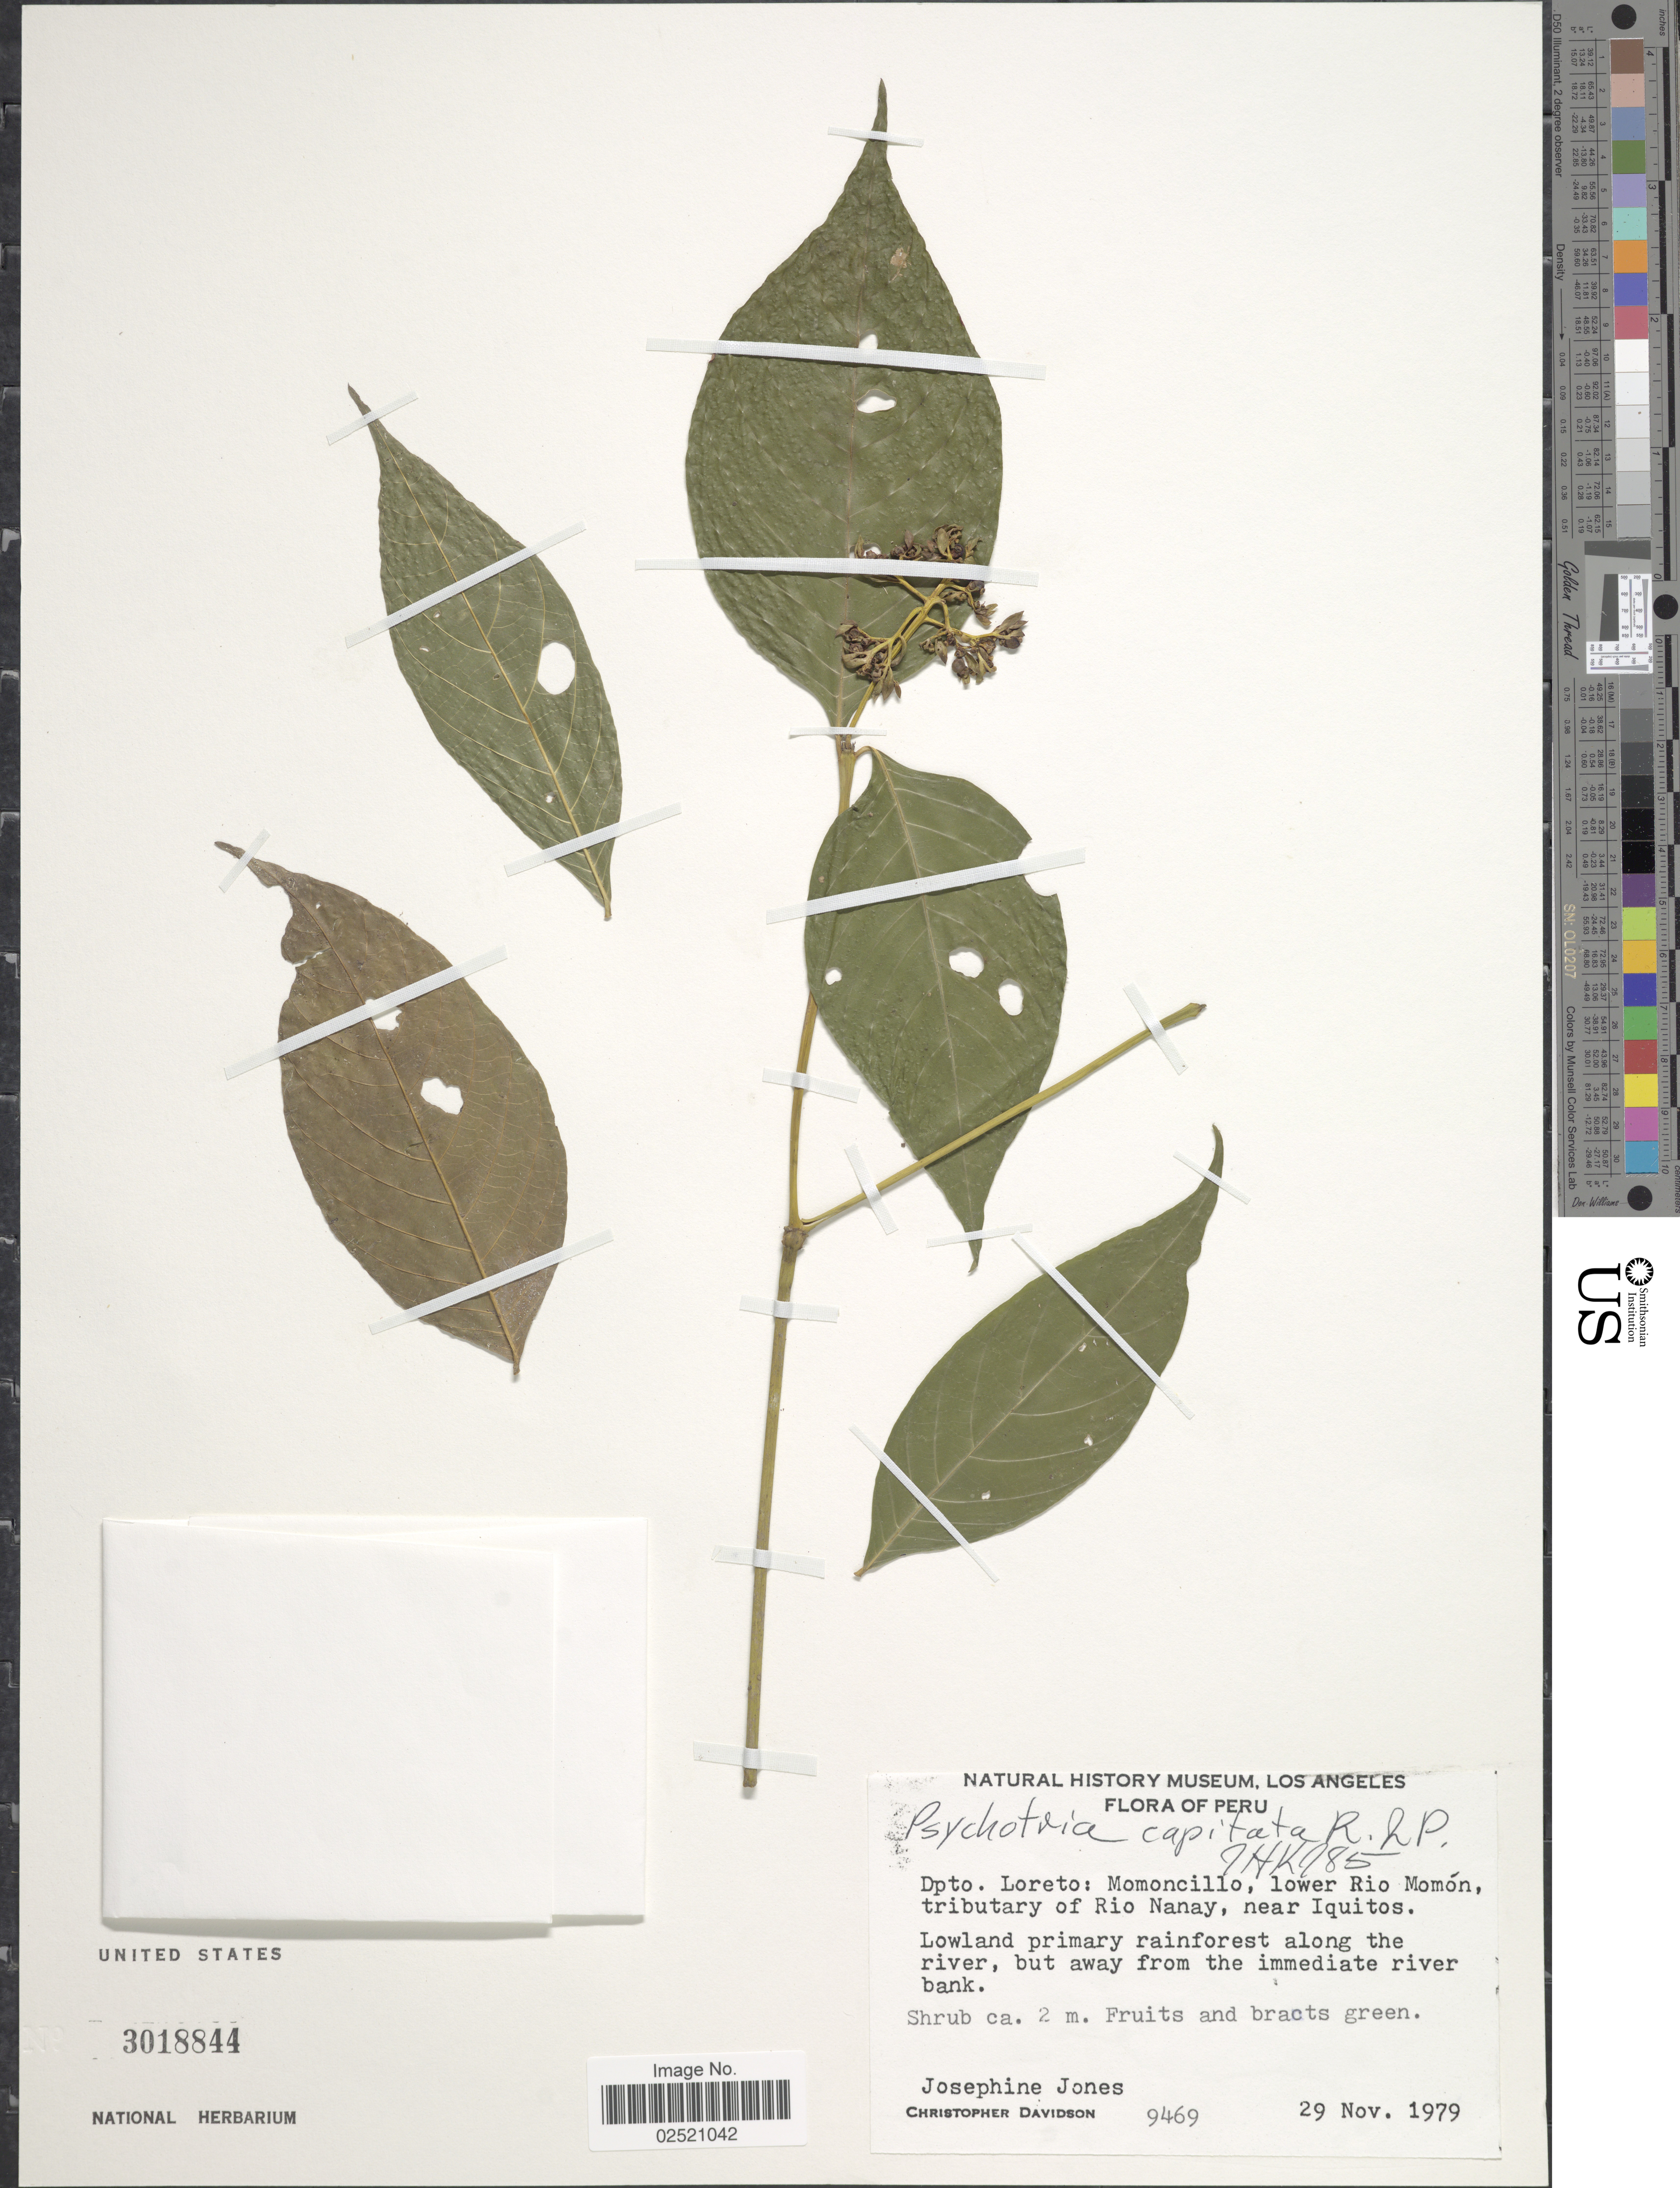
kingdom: Plantae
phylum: Tracheophyta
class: Magnoliopsida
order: Gentianales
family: Rubiaceae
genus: Psychotria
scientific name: Psychotria capitata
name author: Ruiz & Pav.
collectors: J. Jones & C. Davidson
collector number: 9469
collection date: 1979-11-29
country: Peru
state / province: Loreto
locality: Momoncillo, lower Rio Momon, tributary Rio Nanay, near Iquitos, lowland primary rainforest along the river, but away from the immediate river bank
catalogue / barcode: US 3018844